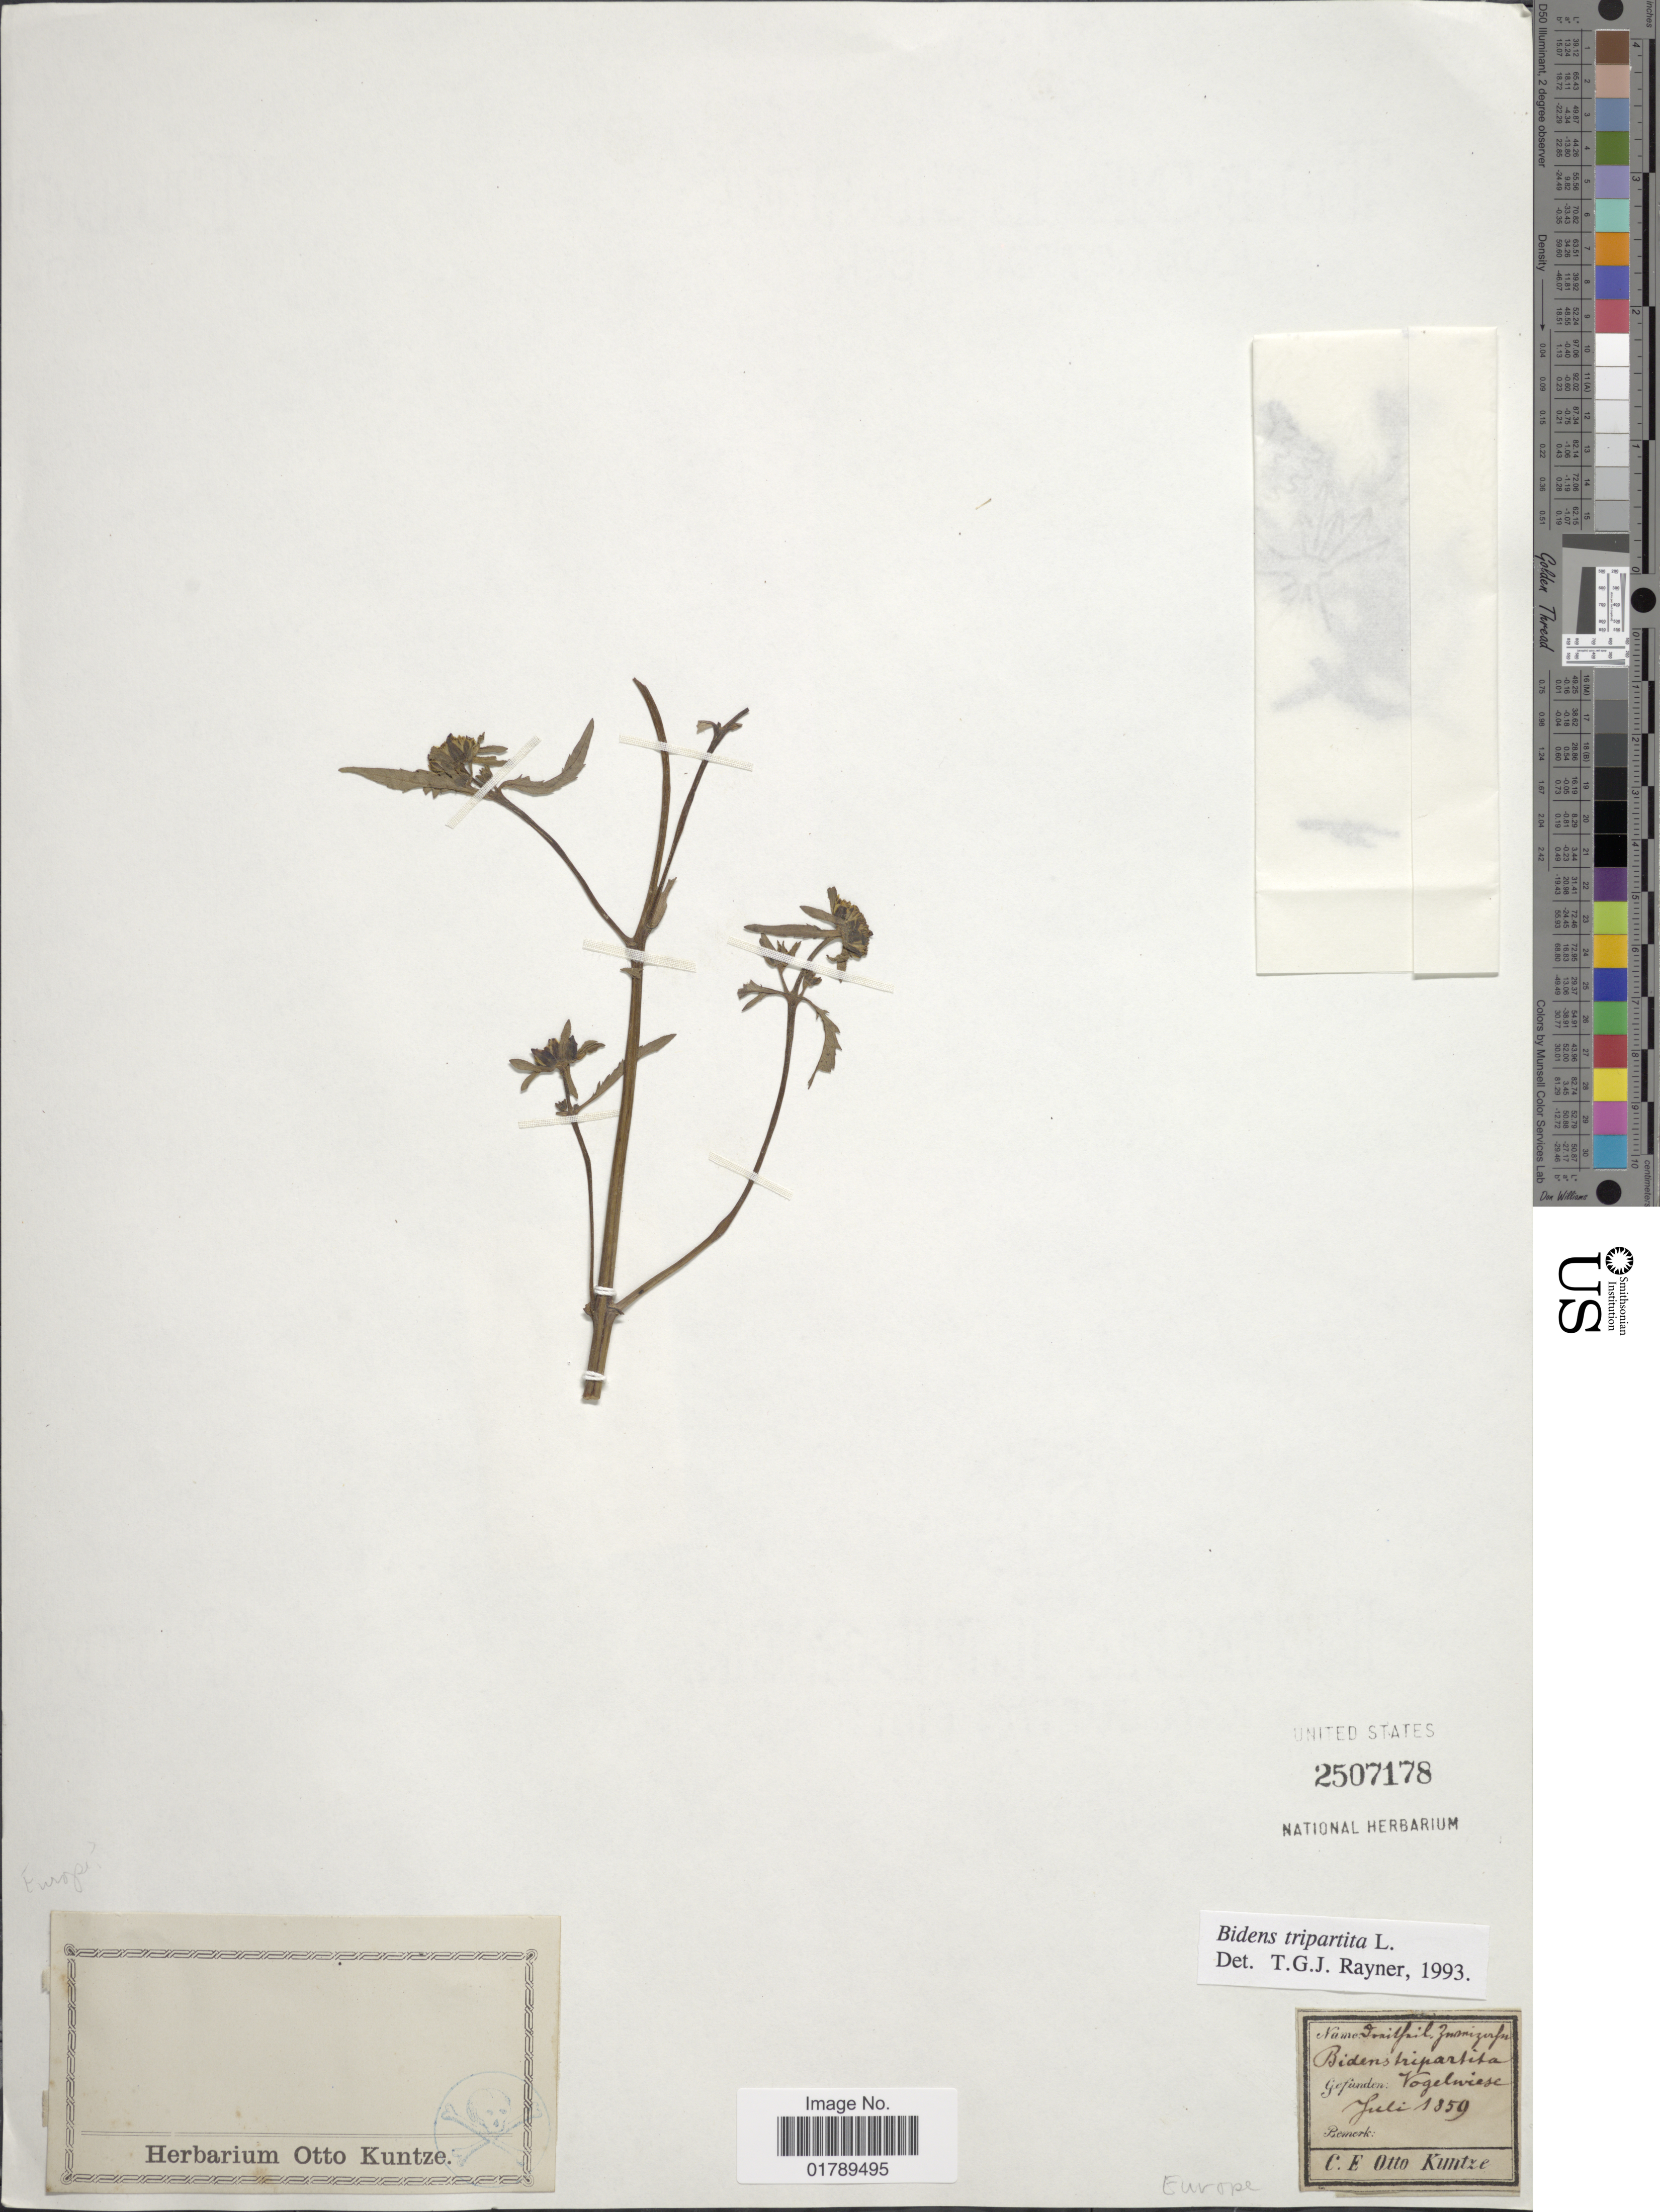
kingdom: Plantae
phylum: Tracheophyta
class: Magnoliopsida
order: Asterales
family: Asteraceae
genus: Bidens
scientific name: Bidens tripartita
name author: L.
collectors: C.E.O. Kuntze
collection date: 1859-07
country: Germany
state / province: Mecklenburg-Vorpommern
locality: Vogelwiese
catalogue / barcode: US 2507178